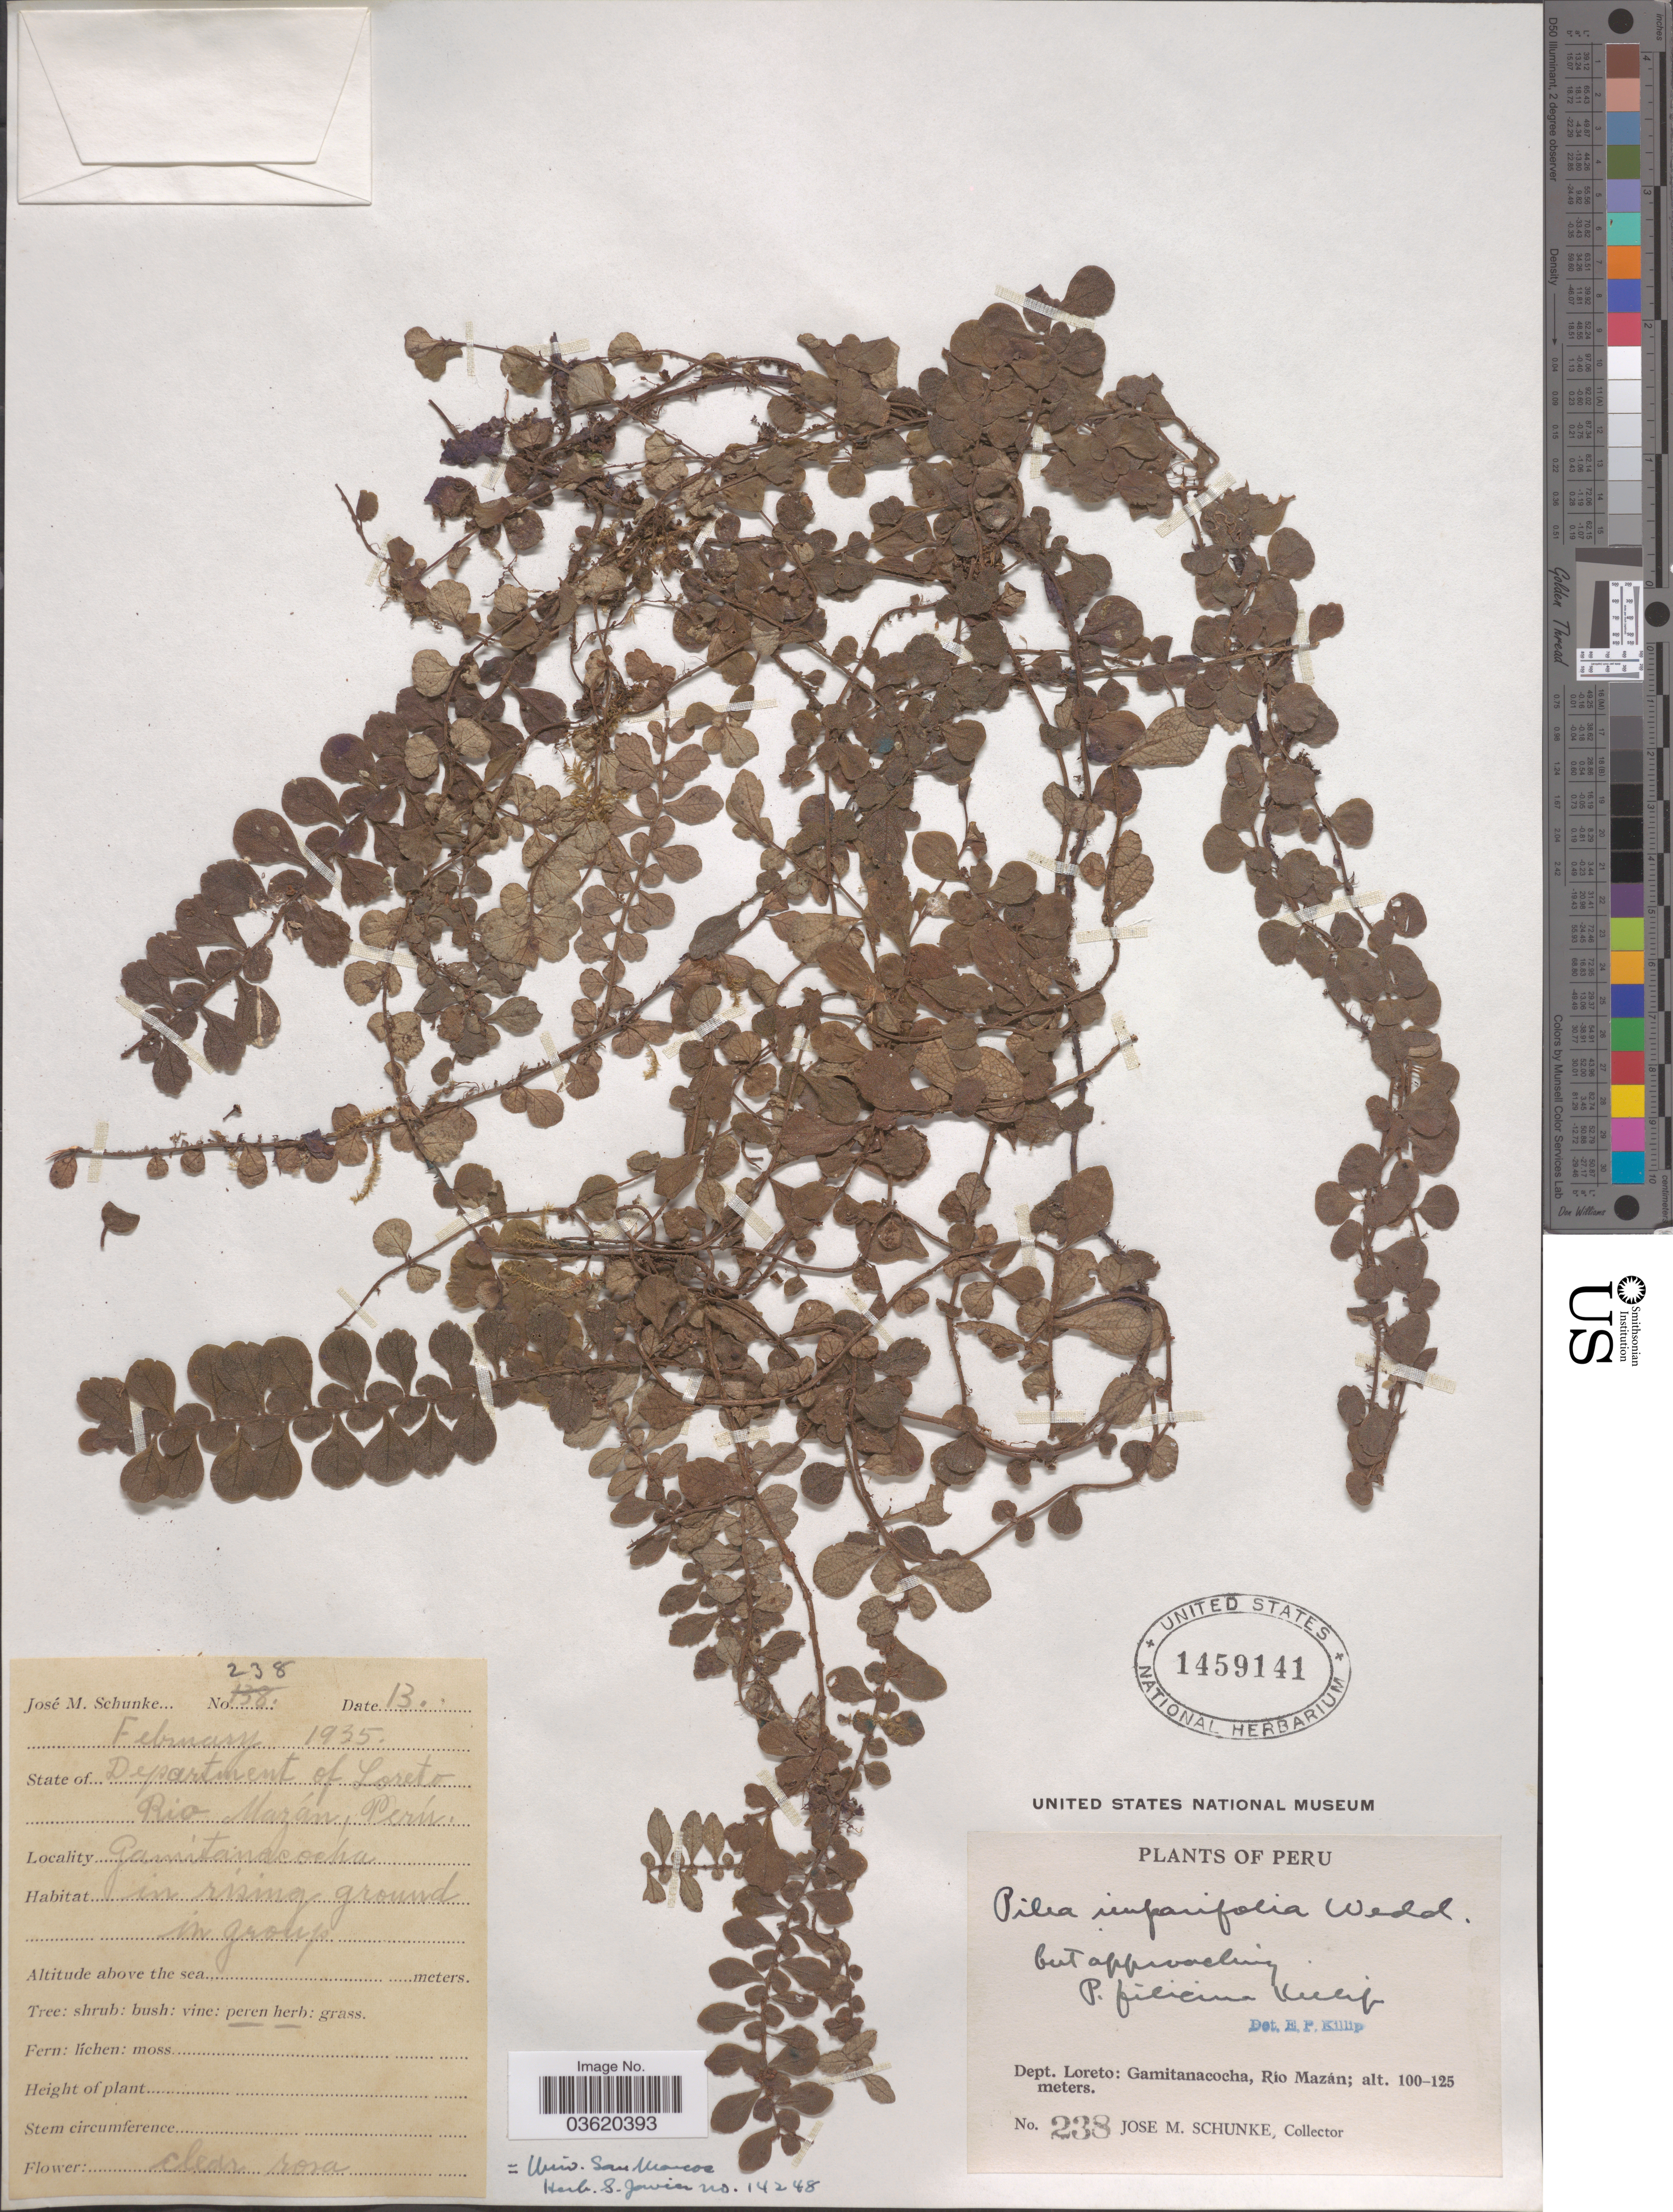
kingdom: Plantae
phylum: Tracheophyta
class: Magnoliopsida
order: Rosales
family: Urticaceae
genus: Pilea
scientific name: Pilea imparifolia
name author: Wedd.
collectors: J. M. Schunke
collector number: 238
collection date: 1935-02-13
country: Peru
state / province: Loreto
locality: Department of Loreto, Río Mazán, Gamitanacocha.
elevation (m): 100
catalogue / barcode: US 1459141